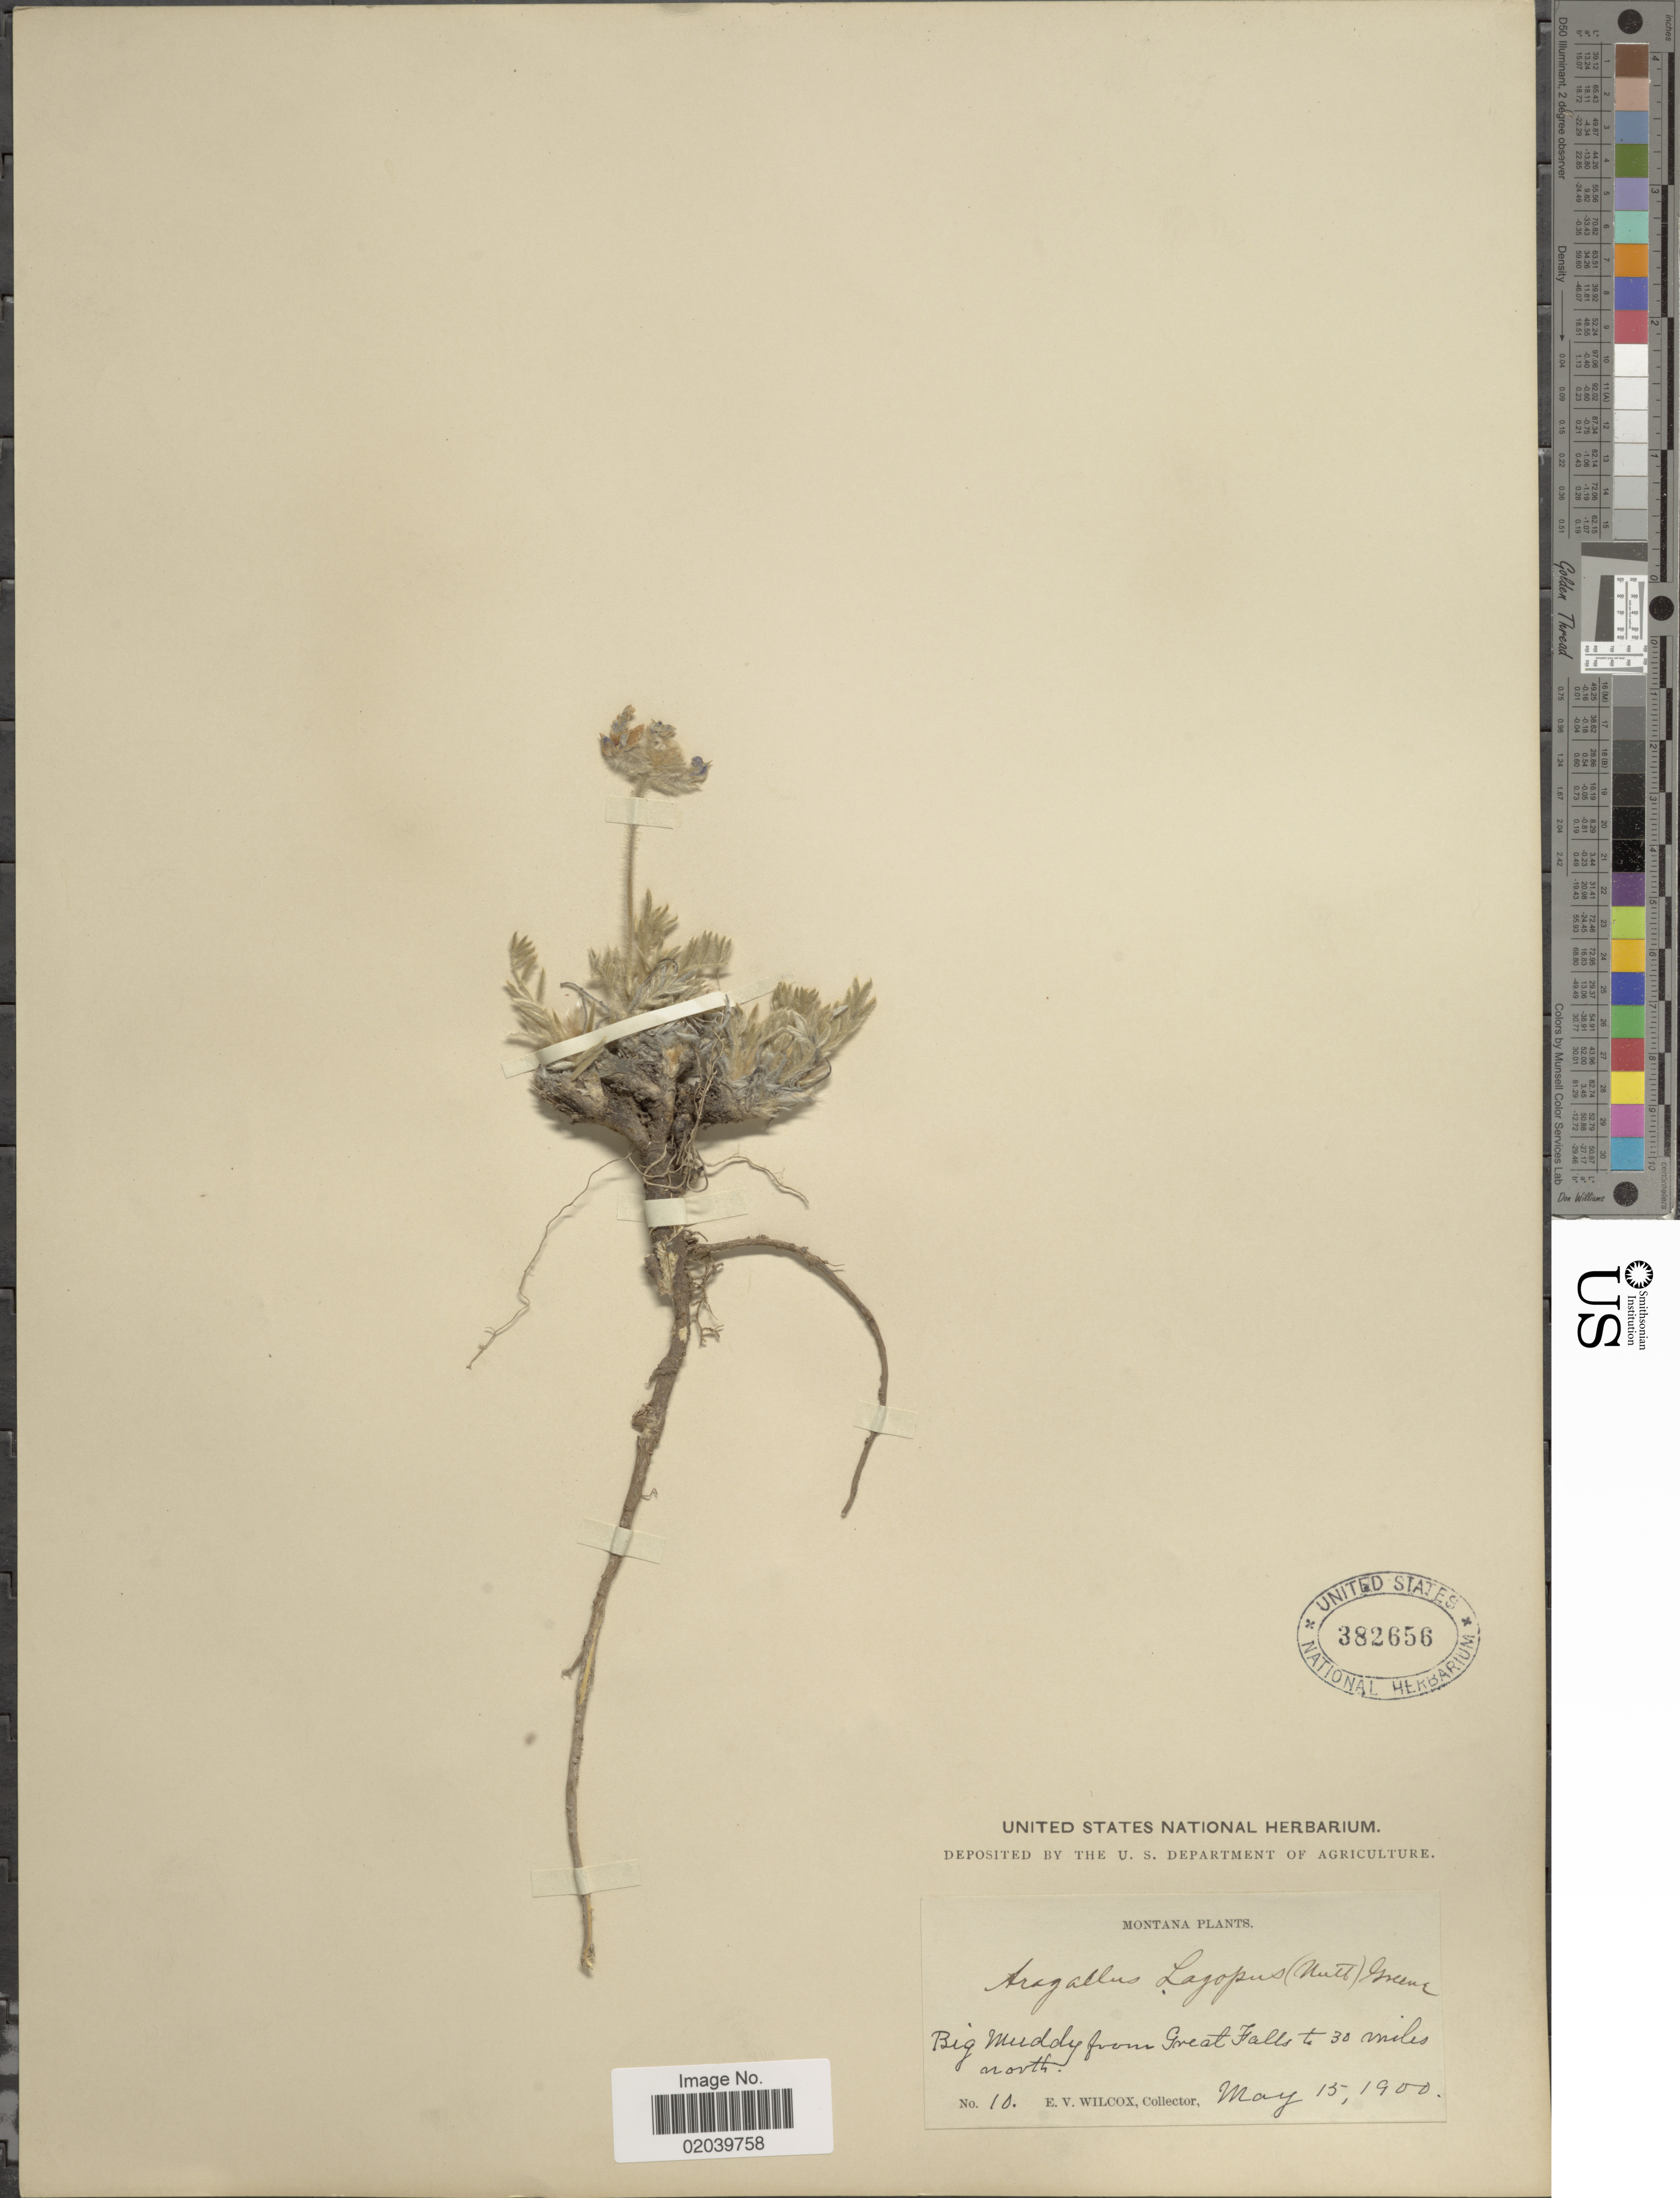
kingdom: Plantae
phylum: Tracheophyta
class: Magnoliopsida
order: Fabales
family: Fabaceae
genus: Oxytropis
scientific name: Oxytropis lagopus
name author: Nutt.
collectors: E. V. Wilcox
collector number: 10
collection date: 1900-05-15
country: United States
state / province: Montana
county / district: Cascade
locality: Big Muddy from Great Falls to 30 miles north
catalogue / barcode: US 382656